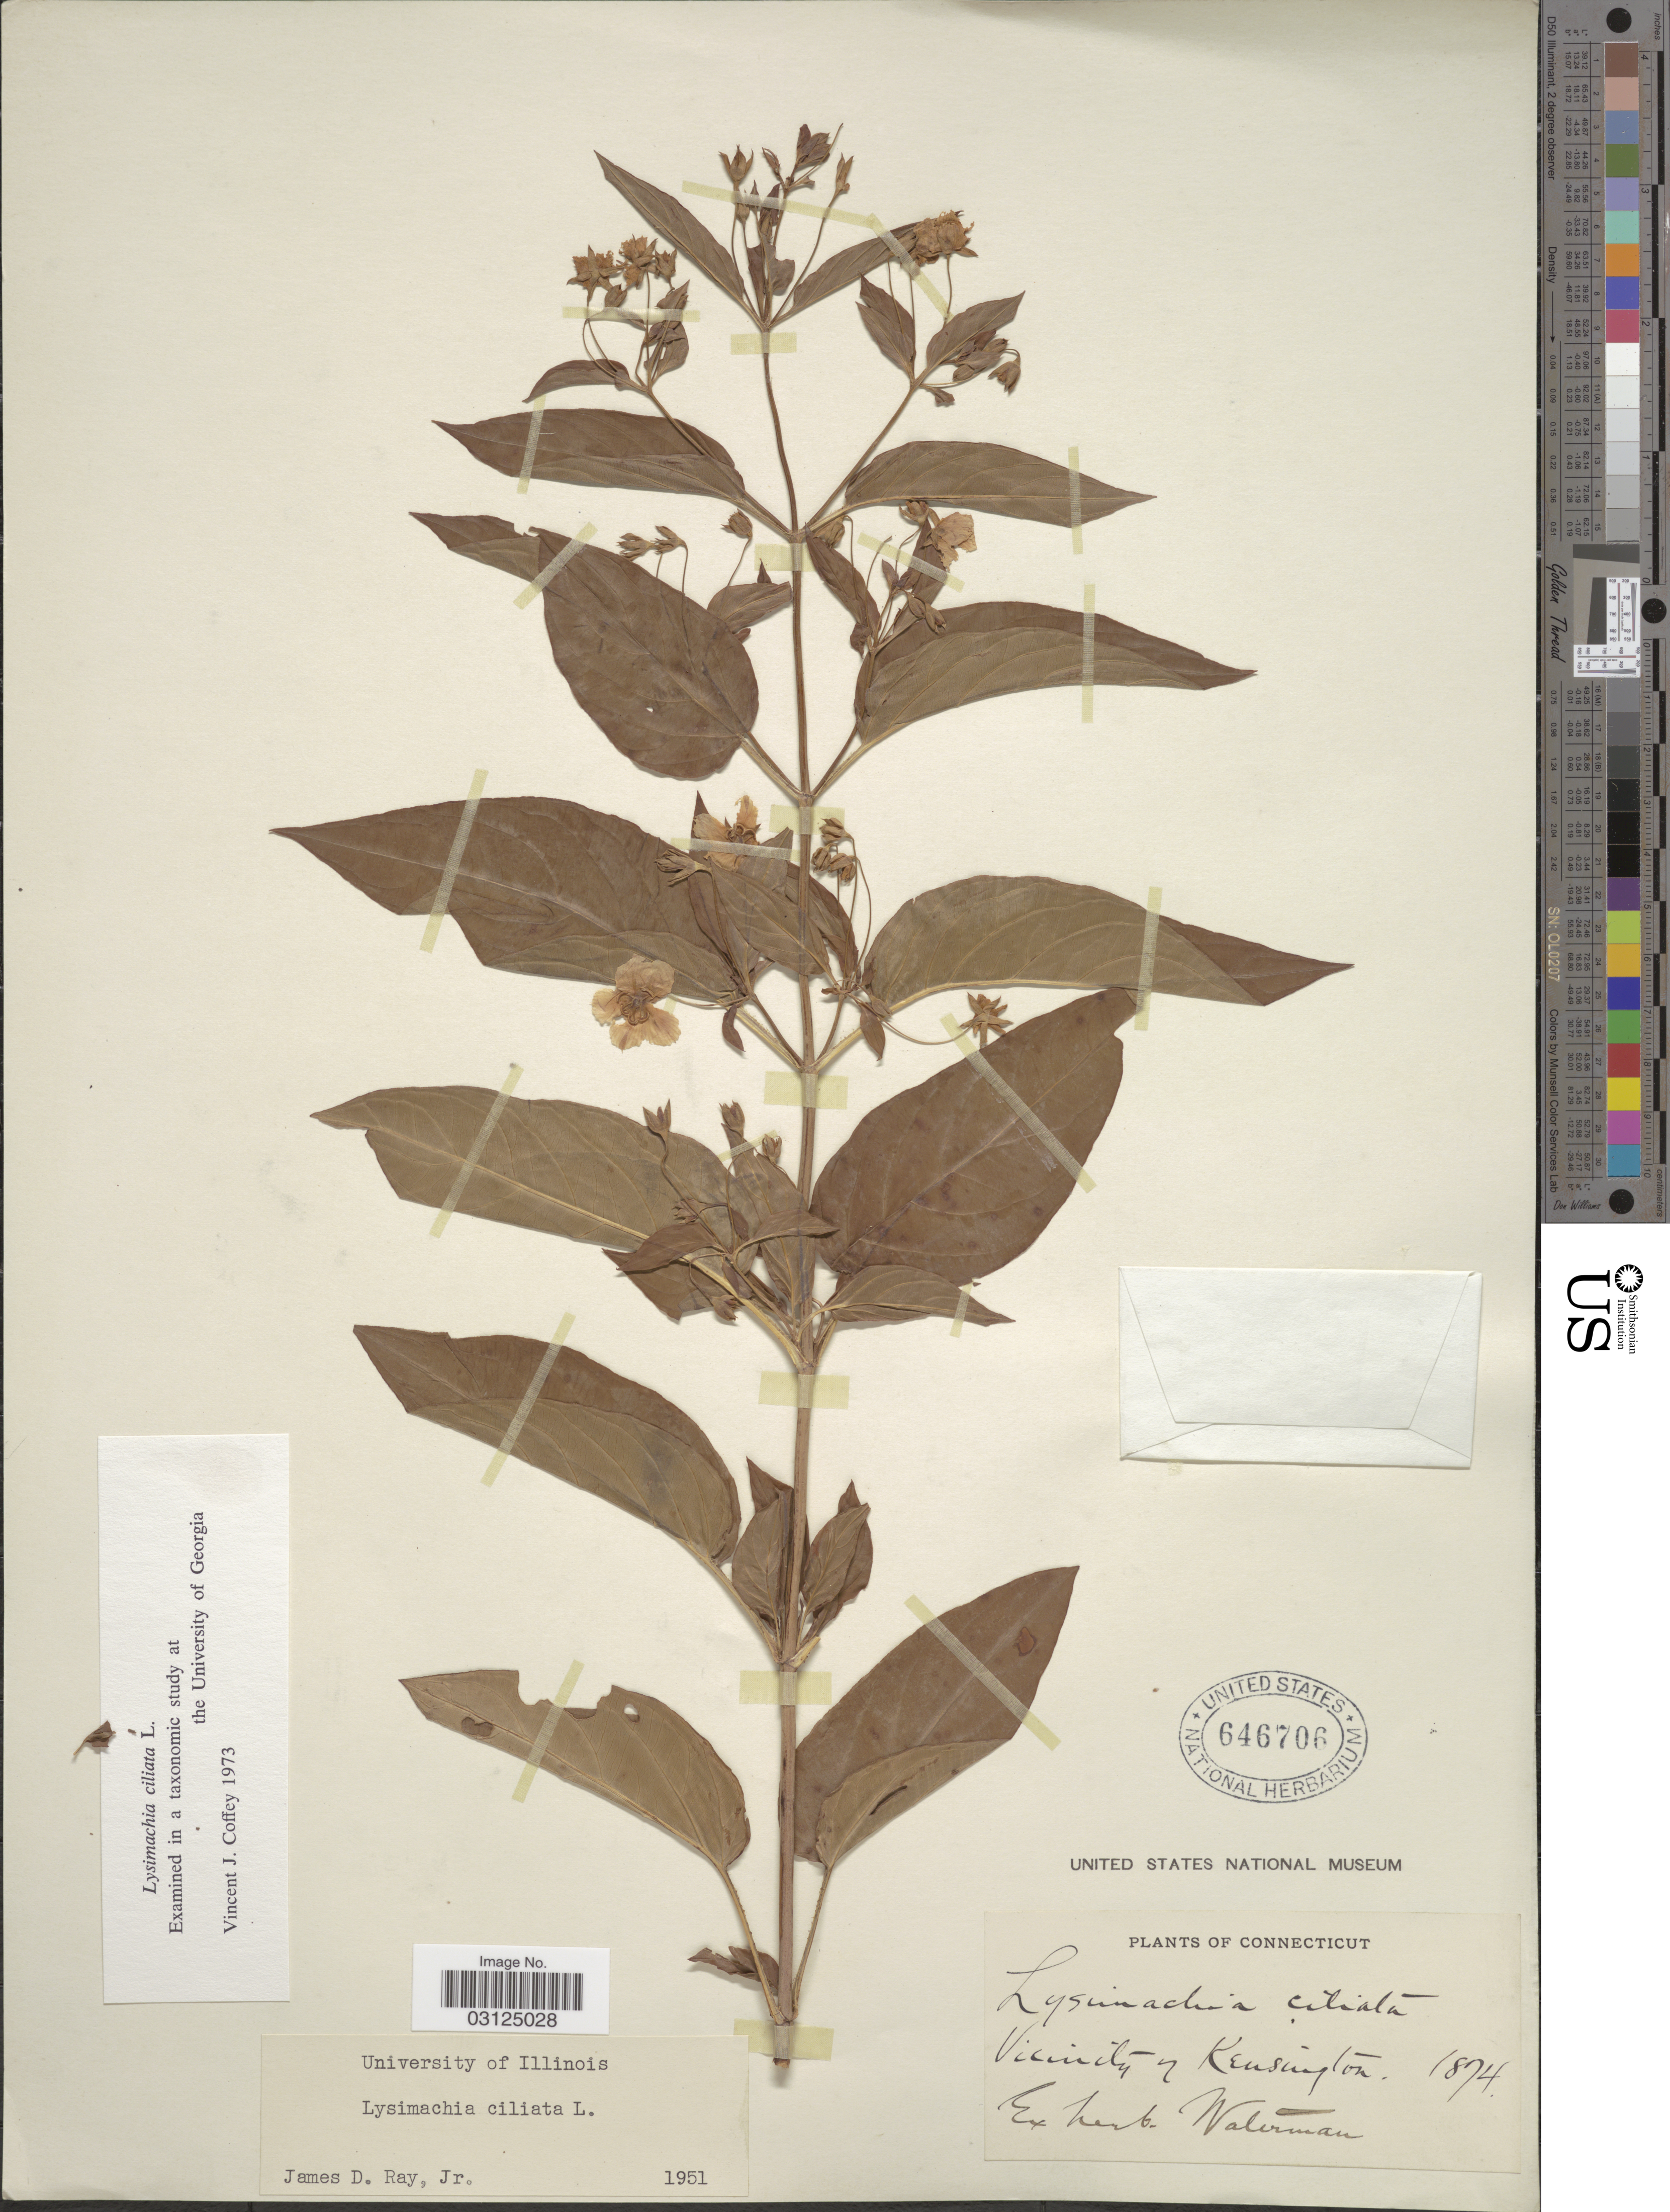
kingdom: Plantae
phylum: Tracheophyta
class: Magnoliopsida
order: Ericales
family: Primulaceae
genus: Lysimachia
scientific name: Lysimachia ciliata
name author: L.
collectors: Ex herb Waterman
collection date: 1874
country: United States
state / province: Connecticut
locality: Vicinity of Kensington.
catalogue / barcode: US 646706